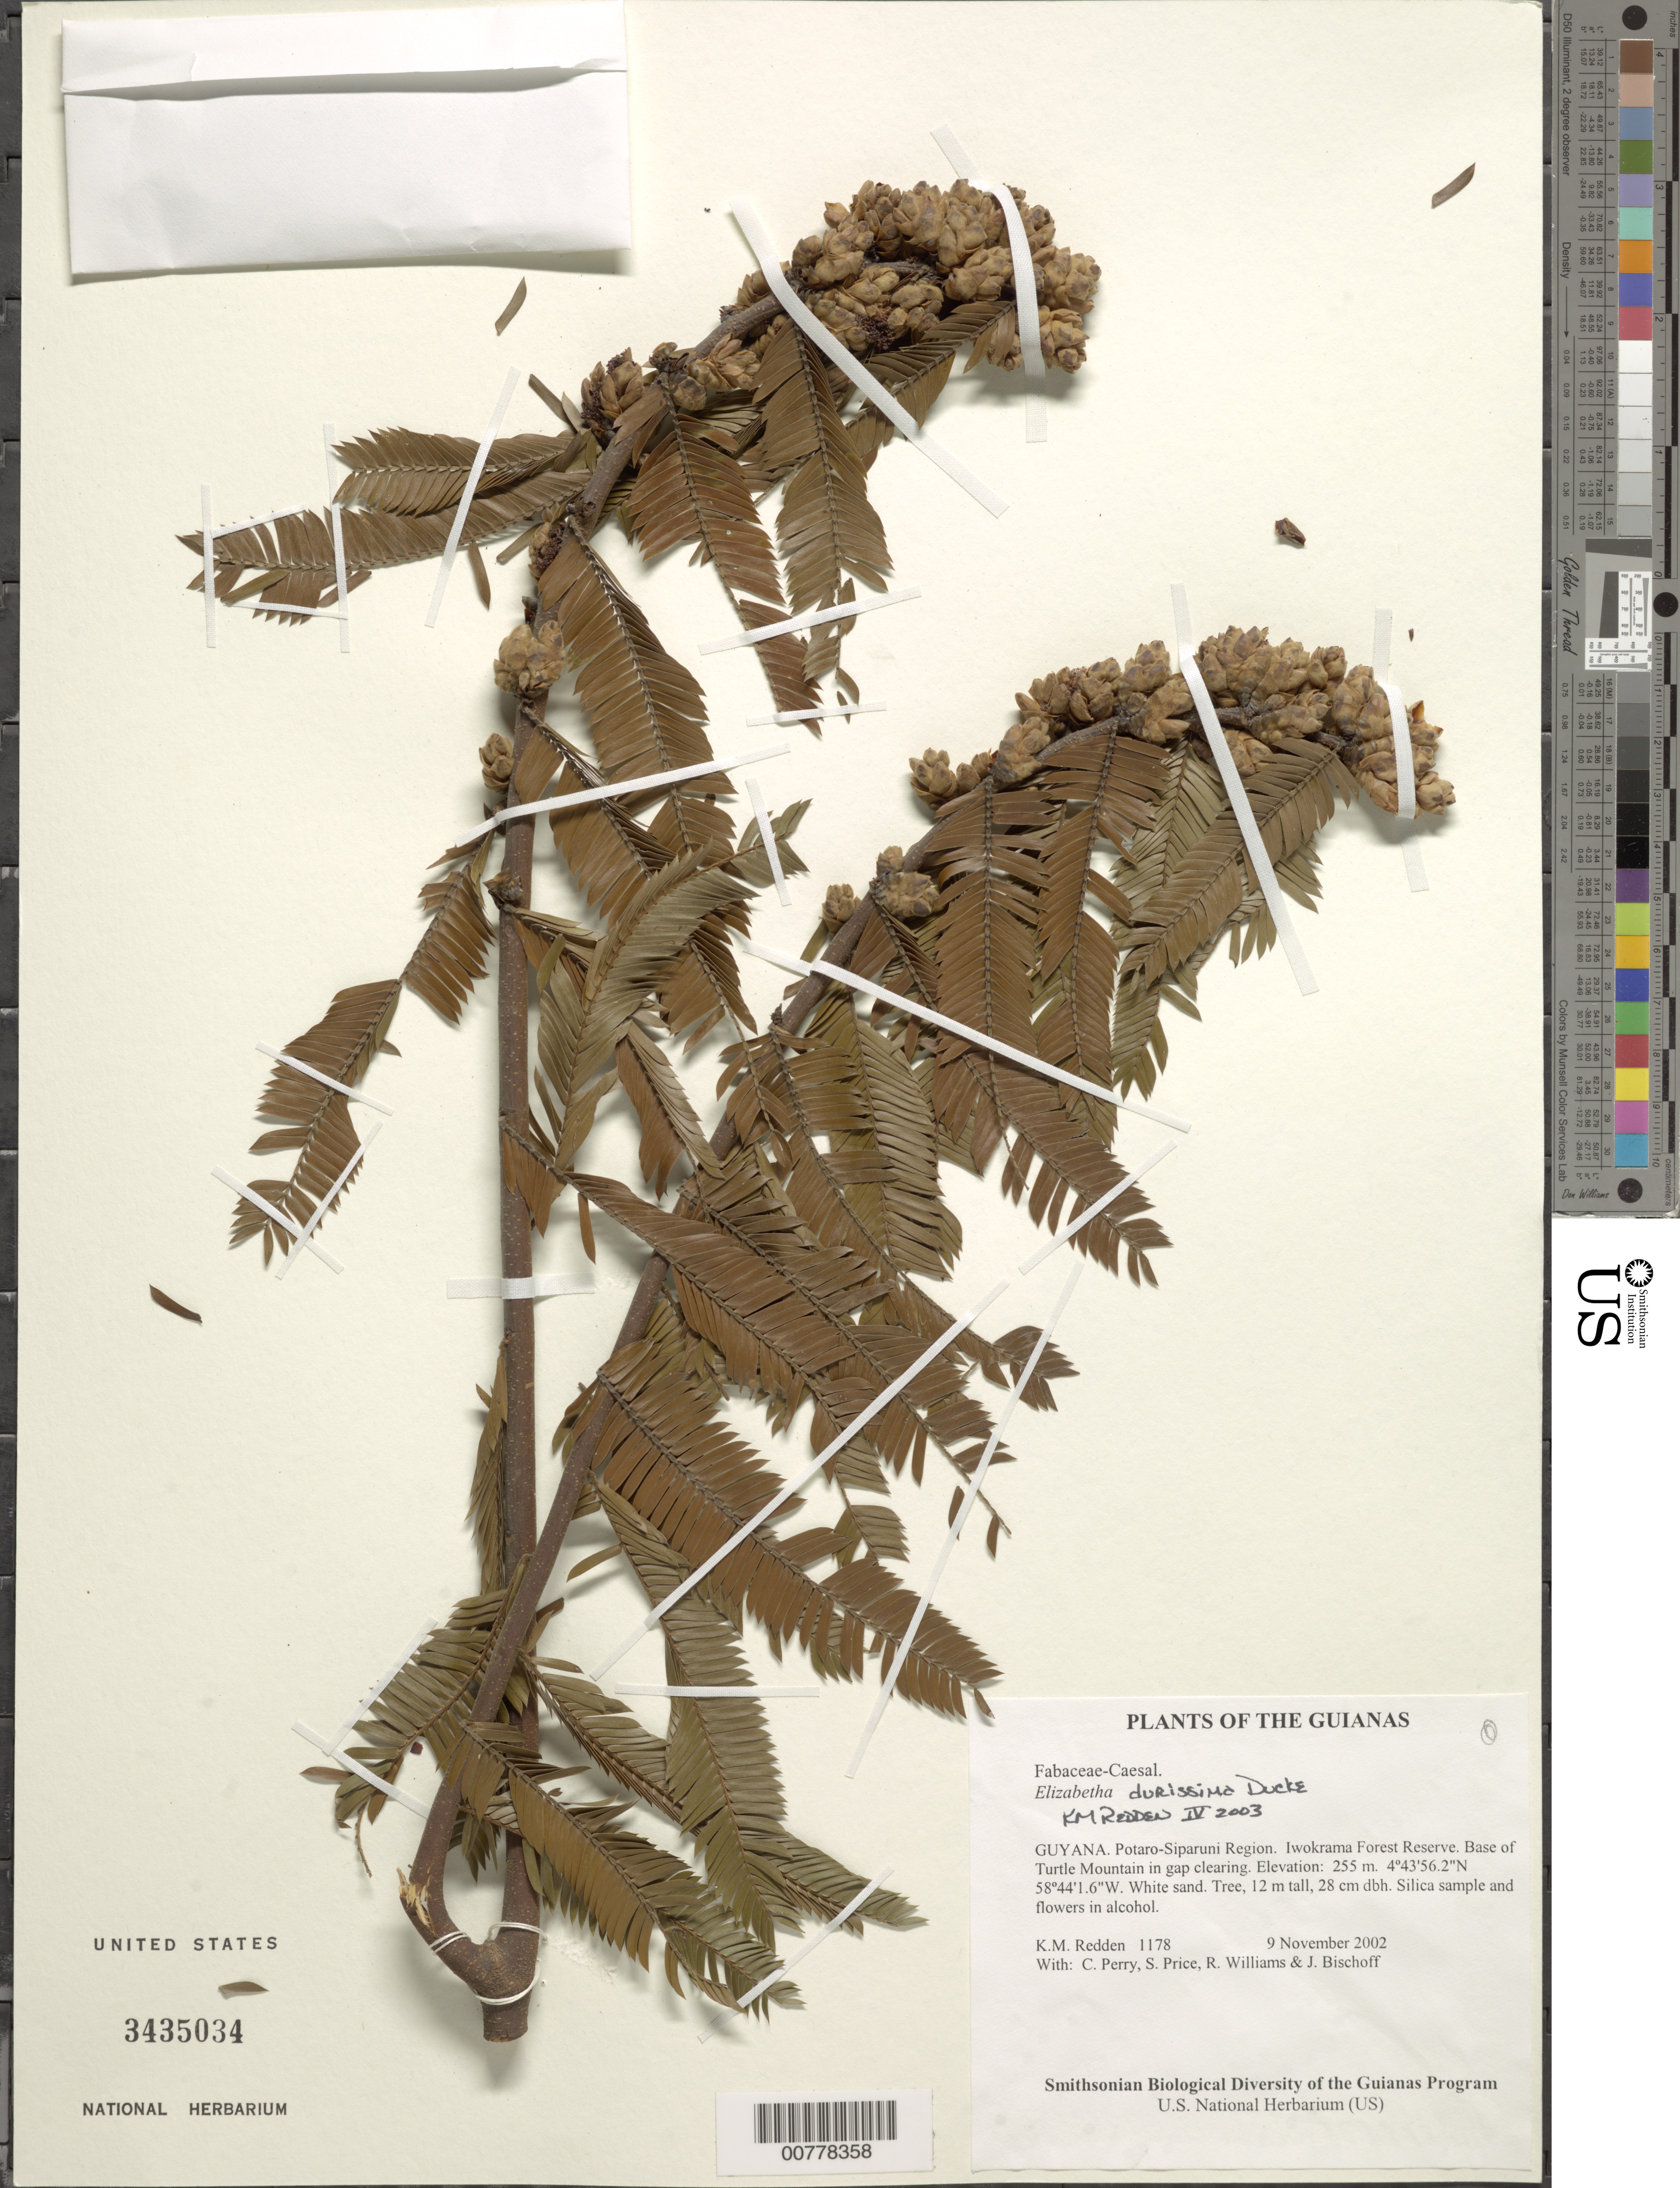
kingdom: Plantae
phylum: Tracheophyta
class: Magnoliopsida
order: Fabales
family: Fabaceae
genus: Elizabetha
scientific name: Elizabetha durissima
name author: Ducke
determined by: Redden, K. M.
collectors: K. M. Redden, C. Perry, S. Price, R. Williams & J. Bischoff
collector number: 1178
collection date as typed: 9 November 2002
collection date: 2002-11-09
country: Guyana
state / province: Potaro-Siparuni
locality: Iwokrama Forest Reserve. Base of Turtle Mountain in gap clearing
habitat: White sand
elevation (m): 255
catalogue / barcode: US 3435034